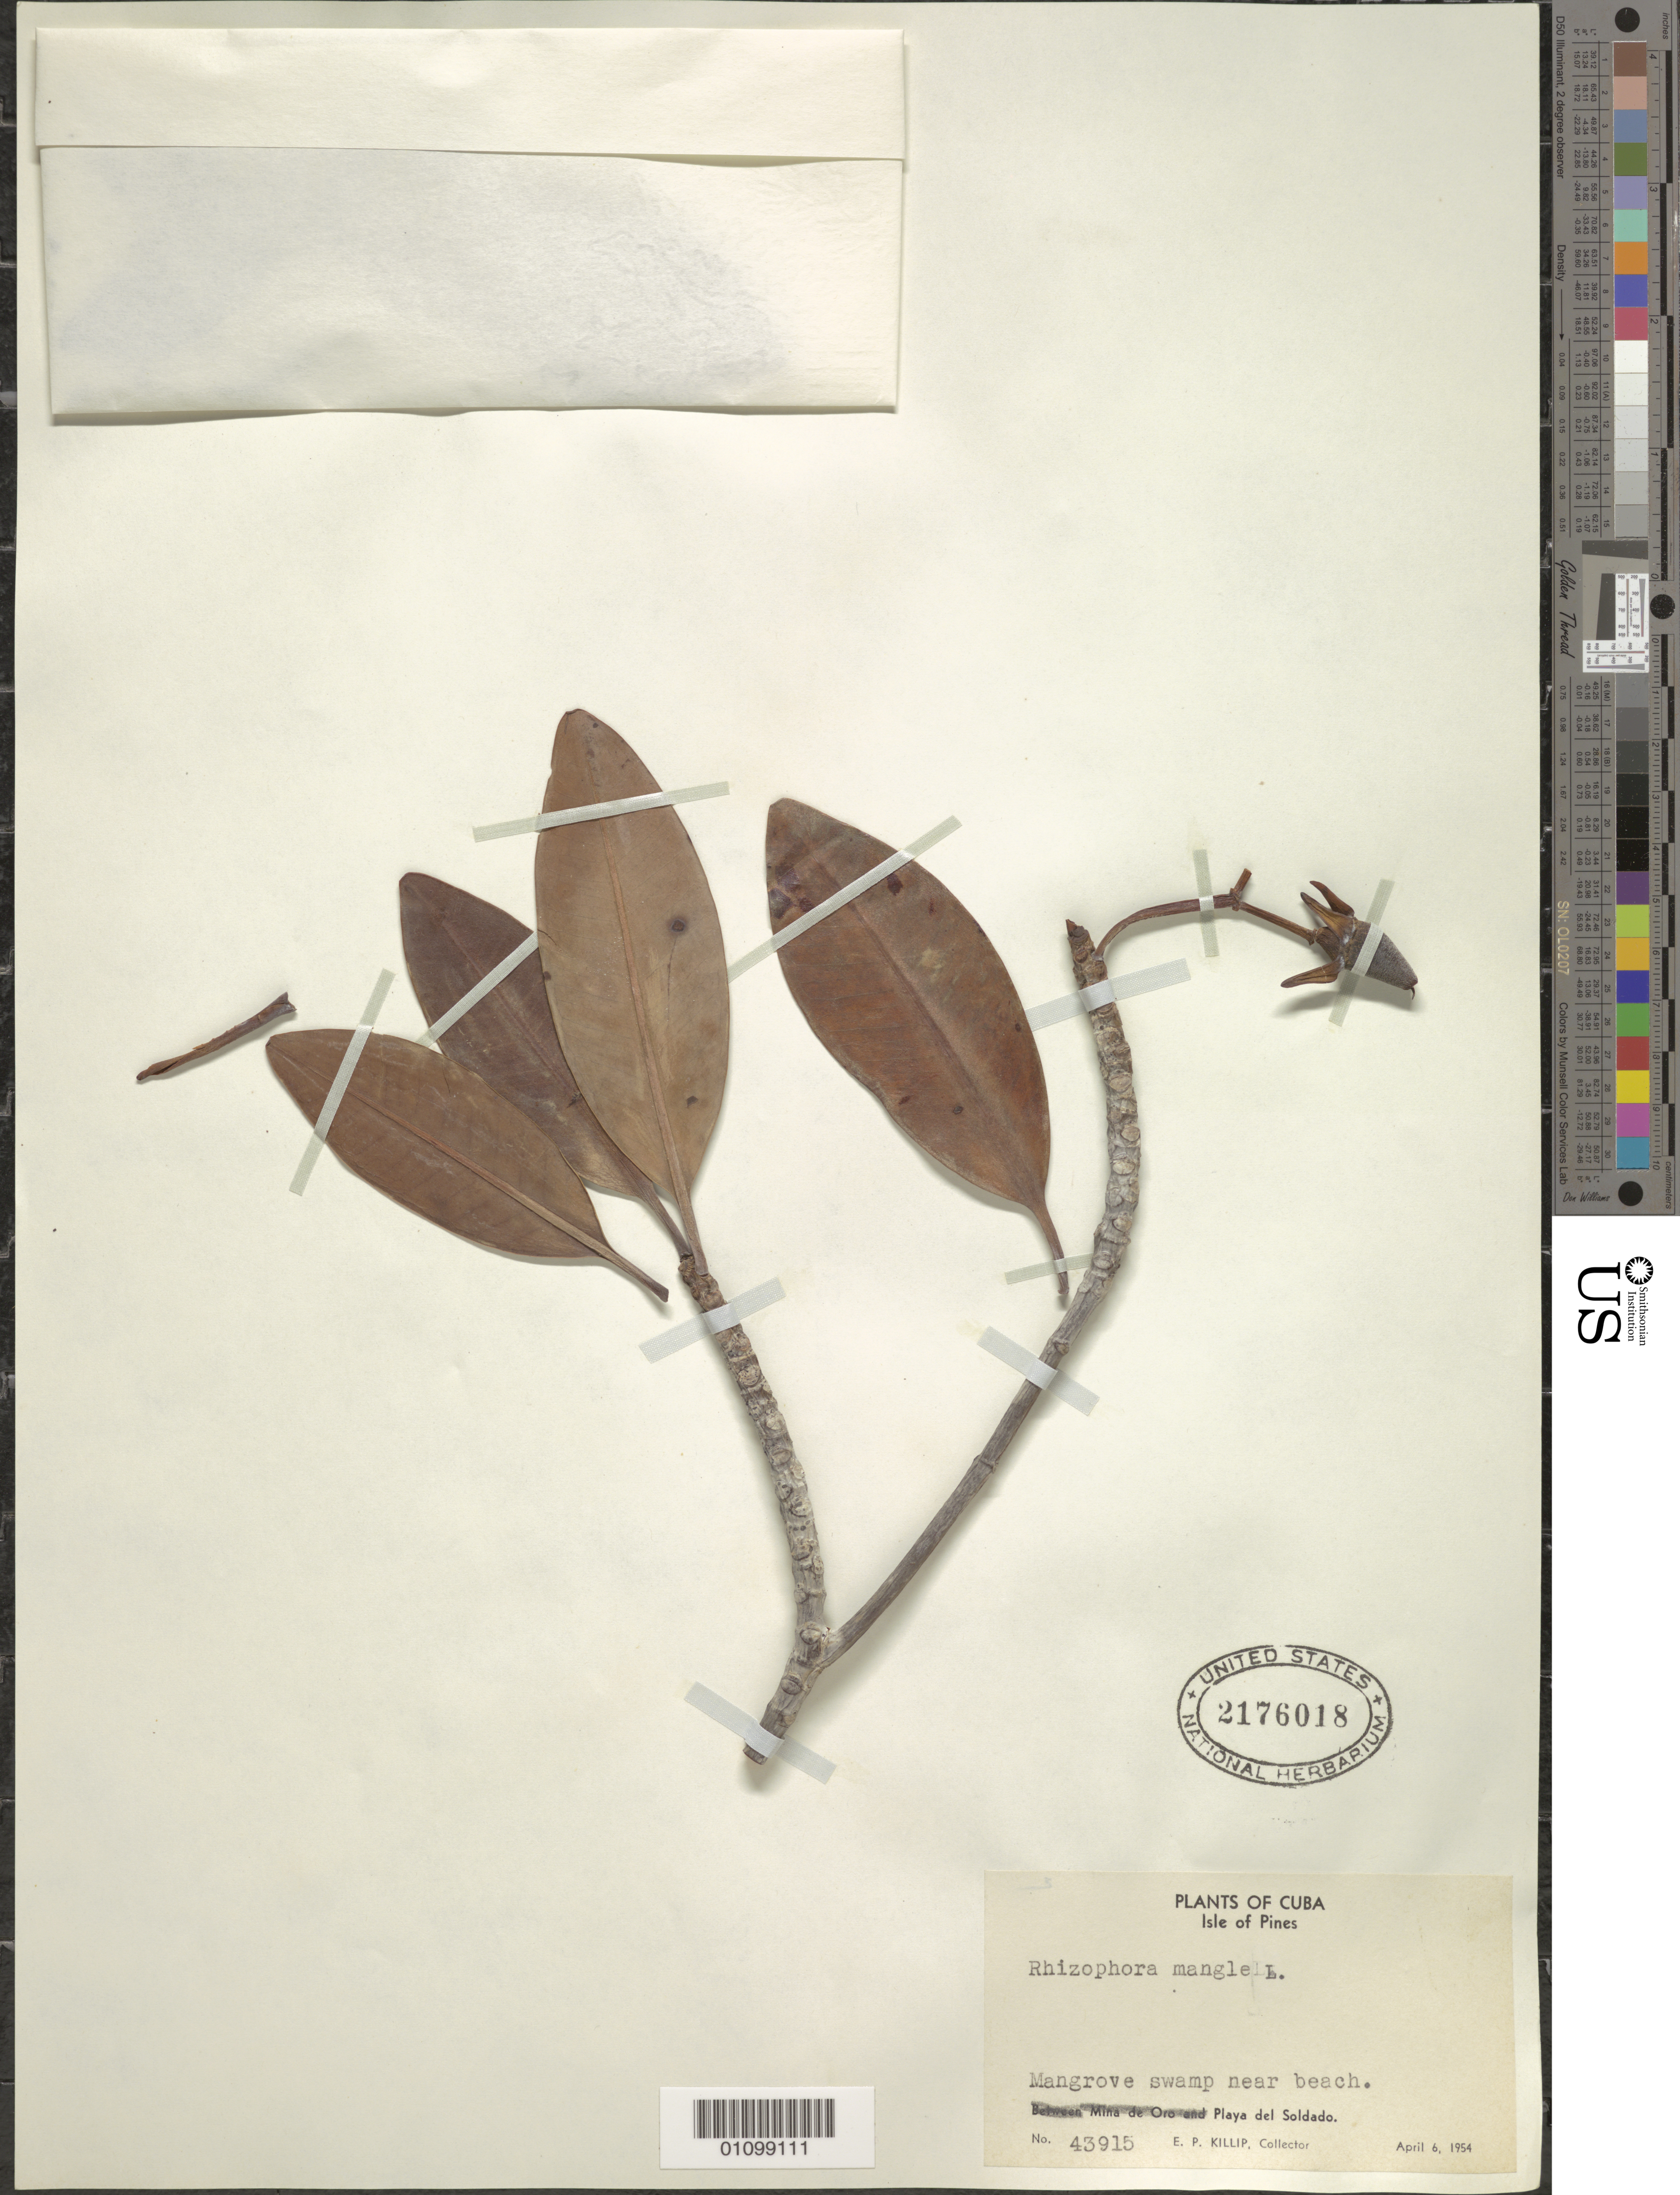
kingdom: Plantae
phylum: Tracheophyta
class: Magnoliopsida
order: Malpighiales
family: Rhizophoraceae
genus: Rhizophora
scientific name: Rhizophora mangle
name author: L.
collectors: E. P. Killip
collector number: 43915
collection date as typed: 06 Apr 1954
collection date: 1954-04-06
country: Cuba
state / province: Isla de La Juventud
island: Isla de la Juventud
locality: Mangrove swamp near beach Playa del Soldado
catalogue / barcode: US 2176018